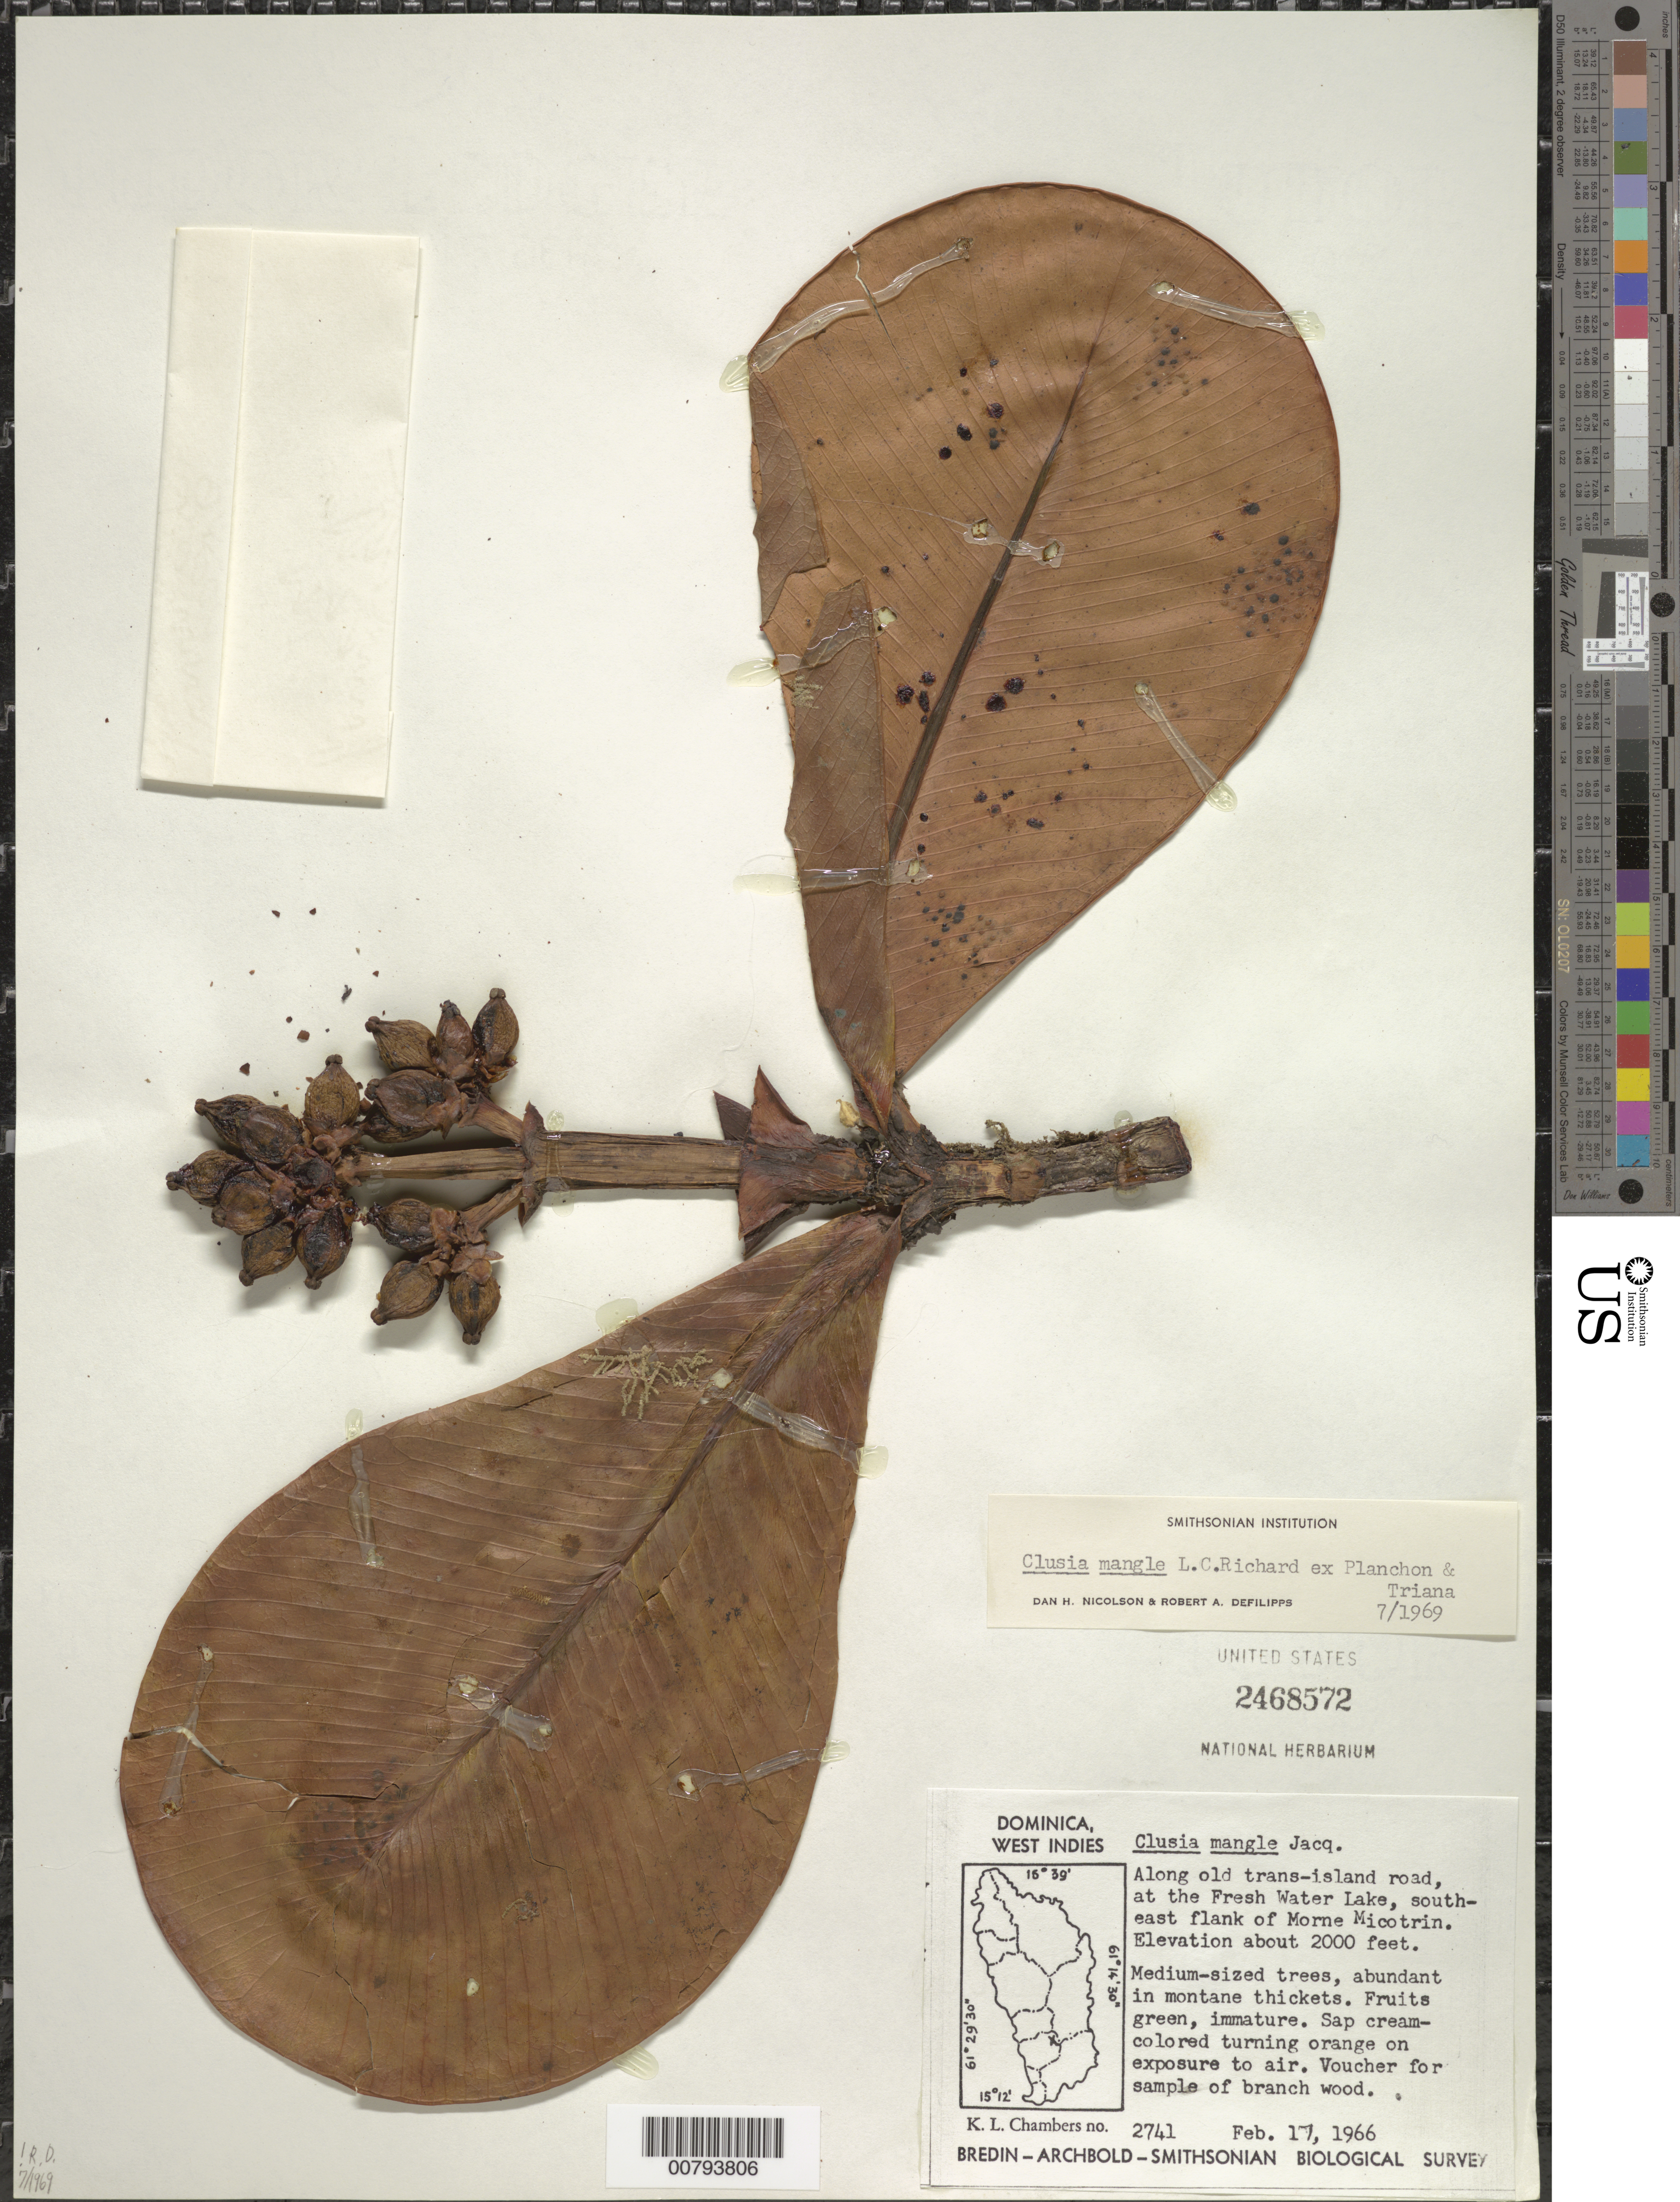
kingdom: Plantae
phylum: Tracheophyta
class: Magnoliopsida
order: Malpighiales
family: Clusiaceae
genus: Clusia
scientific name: Clusia mangle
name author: Rich. ex Planch. & Triana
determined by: Nicolson, D. H.; DeFilipps, R. A.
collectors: K. L. Chambers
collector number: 2741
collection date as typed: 17 Feb 1966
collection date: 1966-02-17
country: Dominica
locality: Along old trans-island road, at the Fresh Water Lake, southeast flank of Morne Micotrin.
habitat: Montane thickets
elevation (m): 610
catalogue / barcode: US 2468572